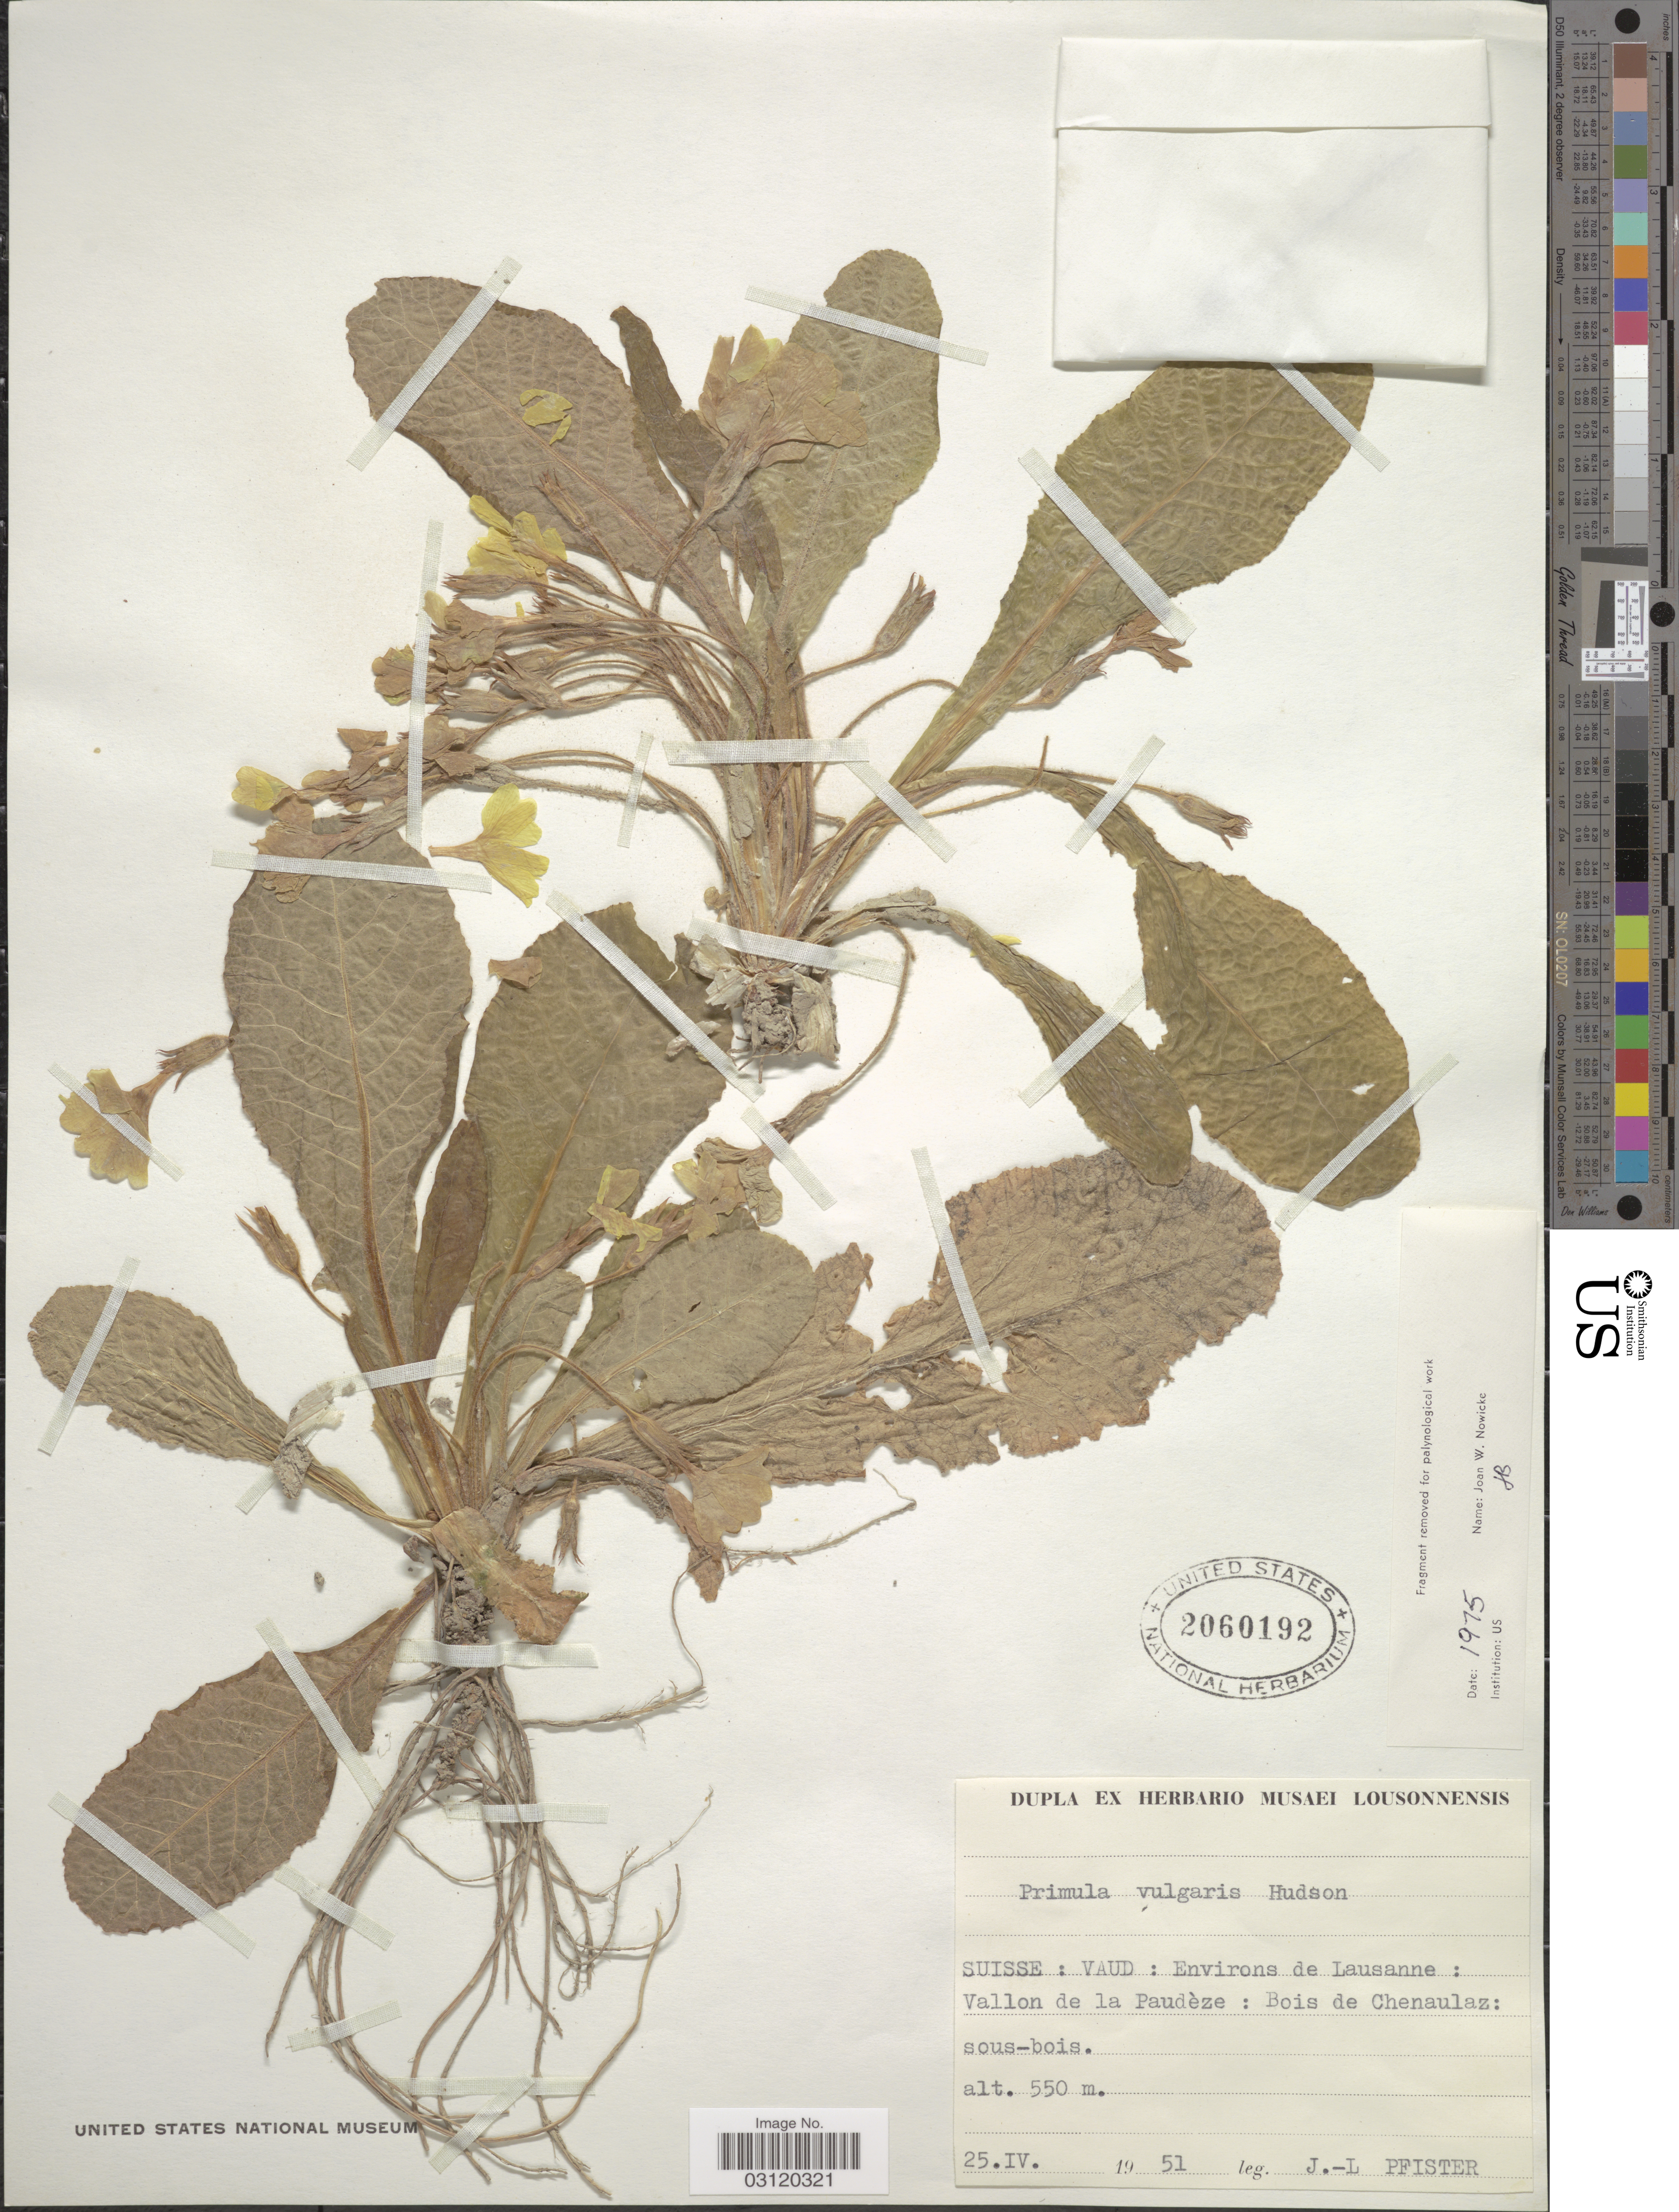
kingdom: Plantae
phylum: Tracheophyta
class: Magnoliopsida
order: Ericales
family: Primulaceae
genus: Primula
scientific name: Primula vulgaris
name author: Huds.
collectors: J. Pfister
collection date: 1951-04-25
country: Switzerland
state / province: Vaud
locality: Suisse: Vaud: Environs de Lausanne: Vallon de la Paudèze: Bois de Chenaulaz.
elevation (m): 550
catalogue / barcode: US 2060192